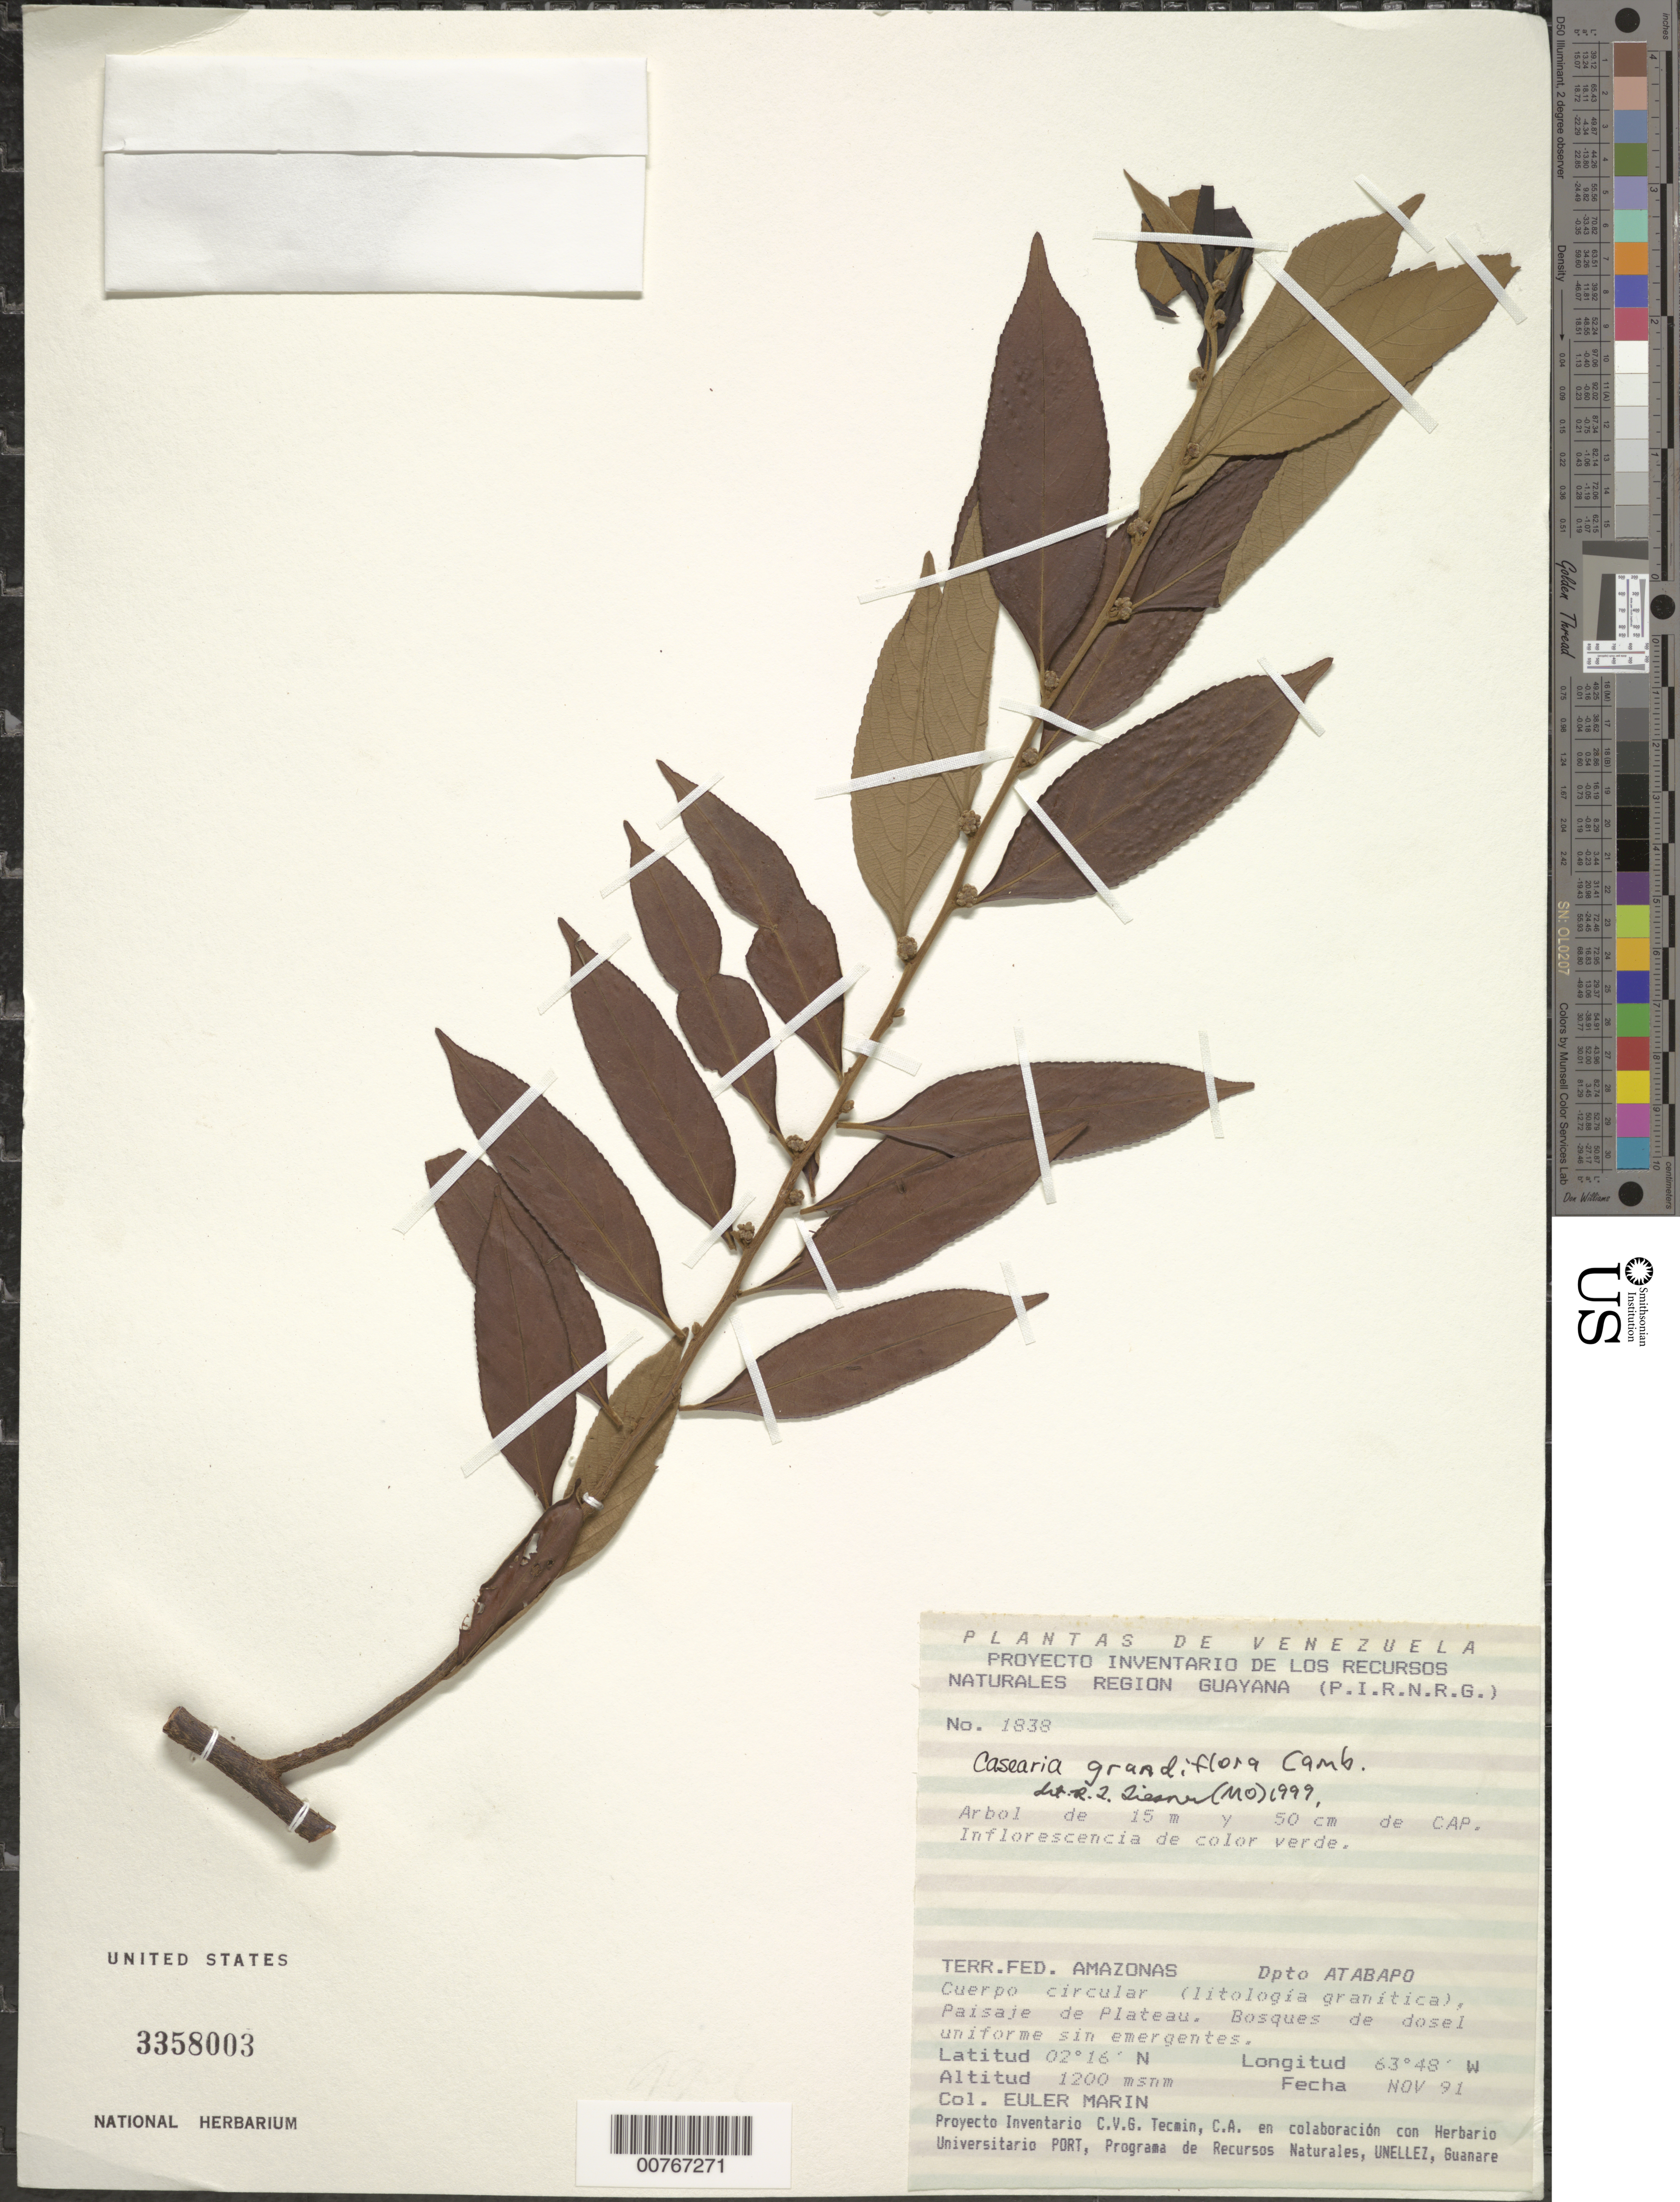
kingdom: Plantae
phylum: Tracheophyta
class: Magnoliopsida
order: Malpighiales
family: Salicaceae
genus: Casearia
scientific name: Casearia grandiflora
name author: Cambess.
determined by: Liesner, R. L.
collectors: E. Marin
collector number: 1838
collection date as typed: Nov-91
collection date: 1991-11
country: Venezuela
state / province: Amazonas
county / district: Atabapo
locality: Paisaje de Plateau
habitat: Bosques de dosel uniforme sin emergentes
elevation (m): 1200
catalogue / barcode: US 3358003